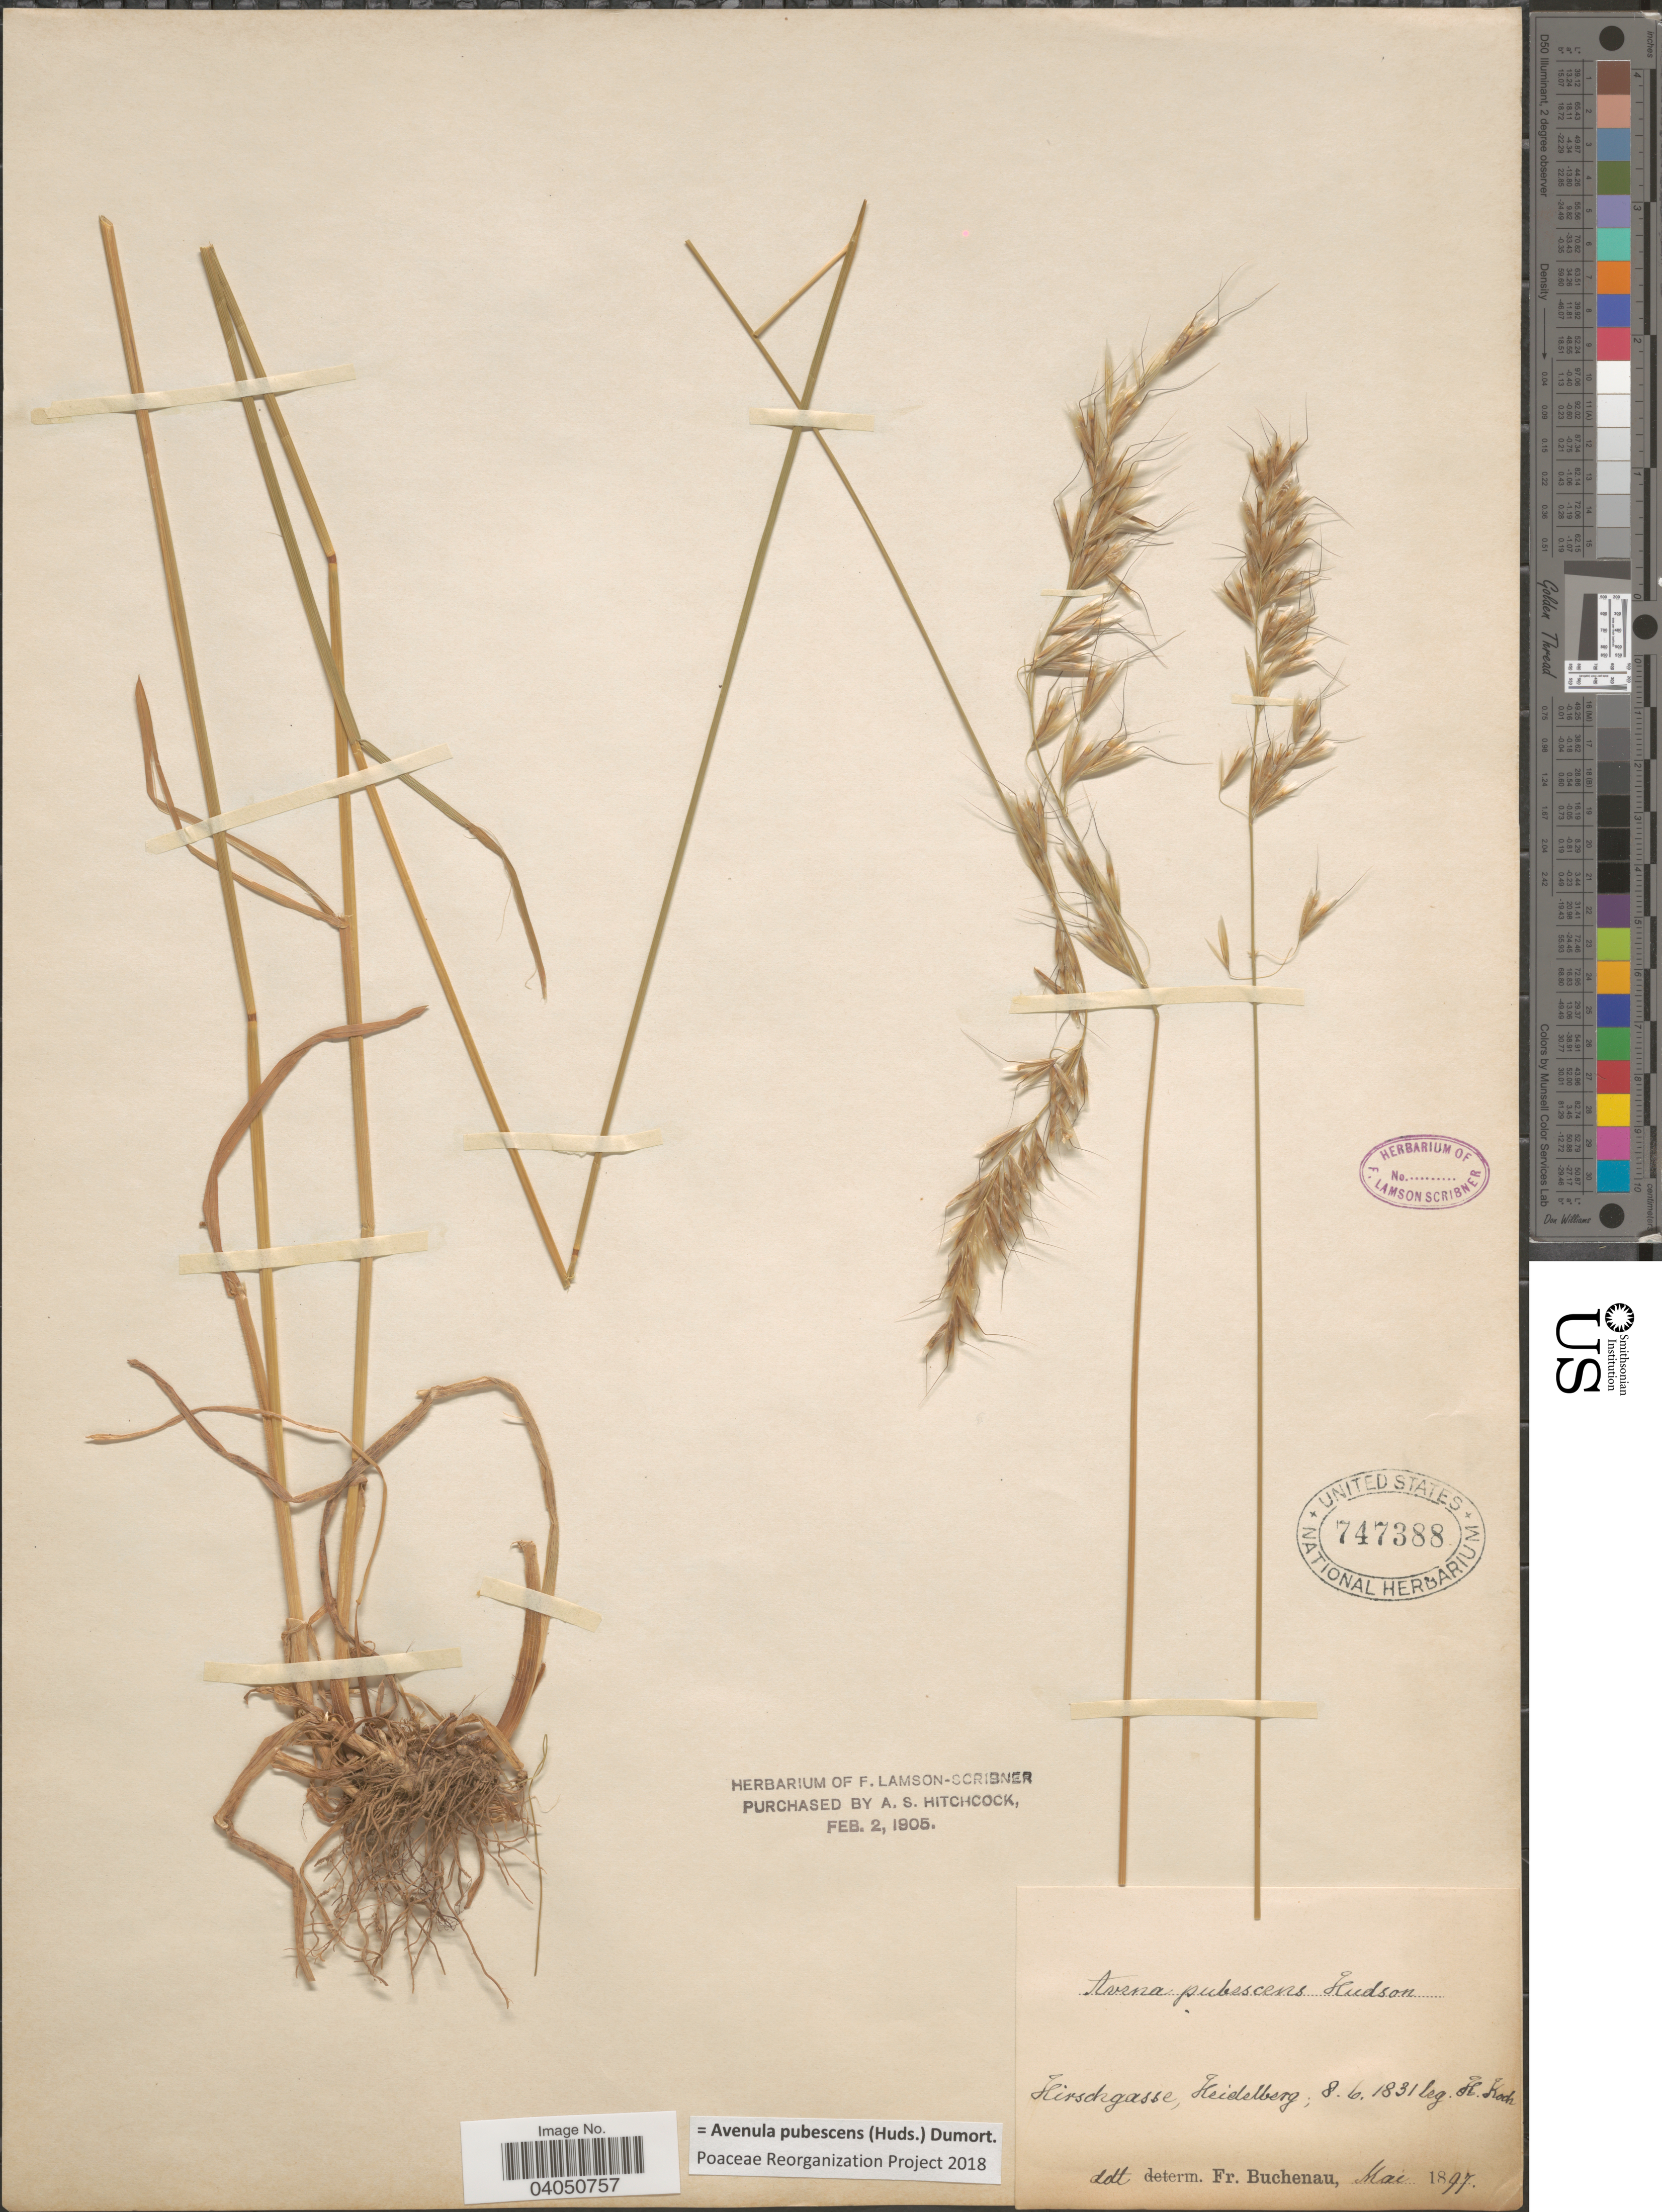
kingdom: Plantae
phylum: Tracheophyta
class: Liliopsida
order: Poales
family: Poaceae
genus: Avenula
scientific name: Avenula pubescens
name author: (Huds.) Dumort.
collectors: H. Koch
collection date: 1831-06-08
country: Germany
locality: Hirschgasse, Heidelberg.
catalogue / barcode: US 747388